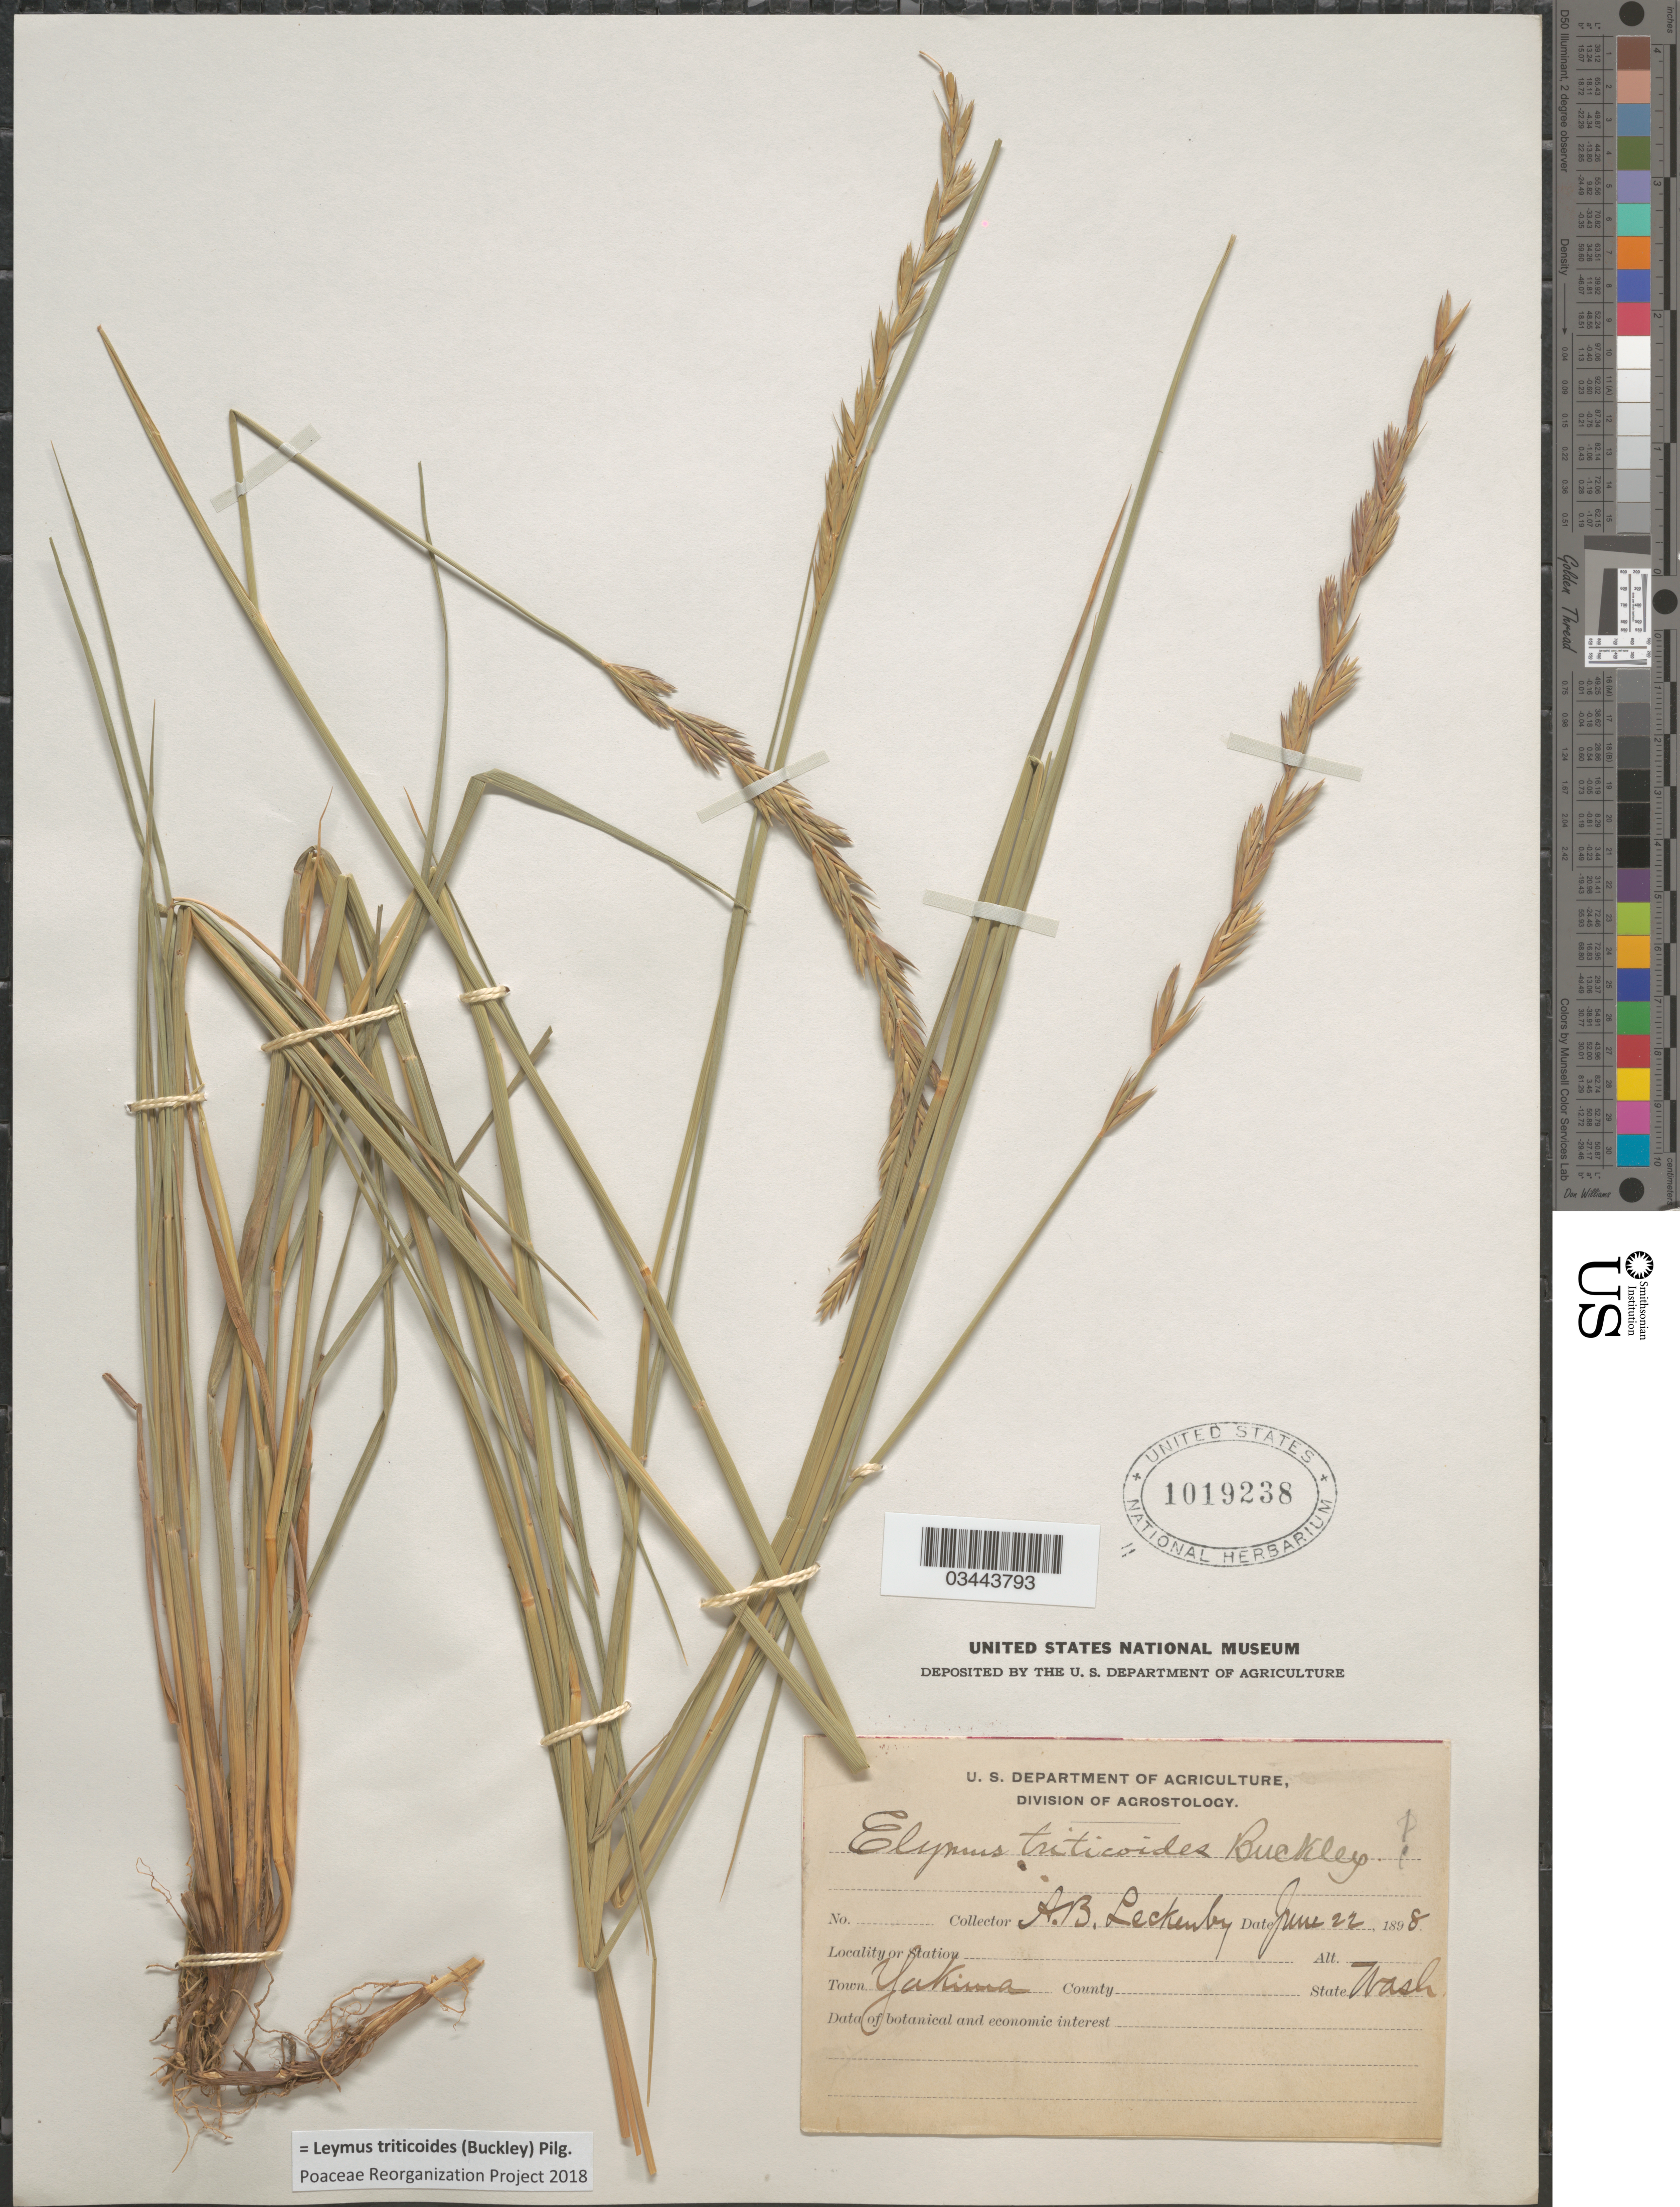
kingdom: Plantae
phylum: Tracheophyta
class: Liliopsida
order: Poales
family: Poaceae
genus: Leymus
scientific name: Leymus triticoides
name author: (Buckley) Pilg.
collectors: A. Leckenby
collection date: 1898-06-22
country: United States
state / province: Washington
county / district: Yakima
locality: Town Yakima.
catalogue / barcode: US 1019238